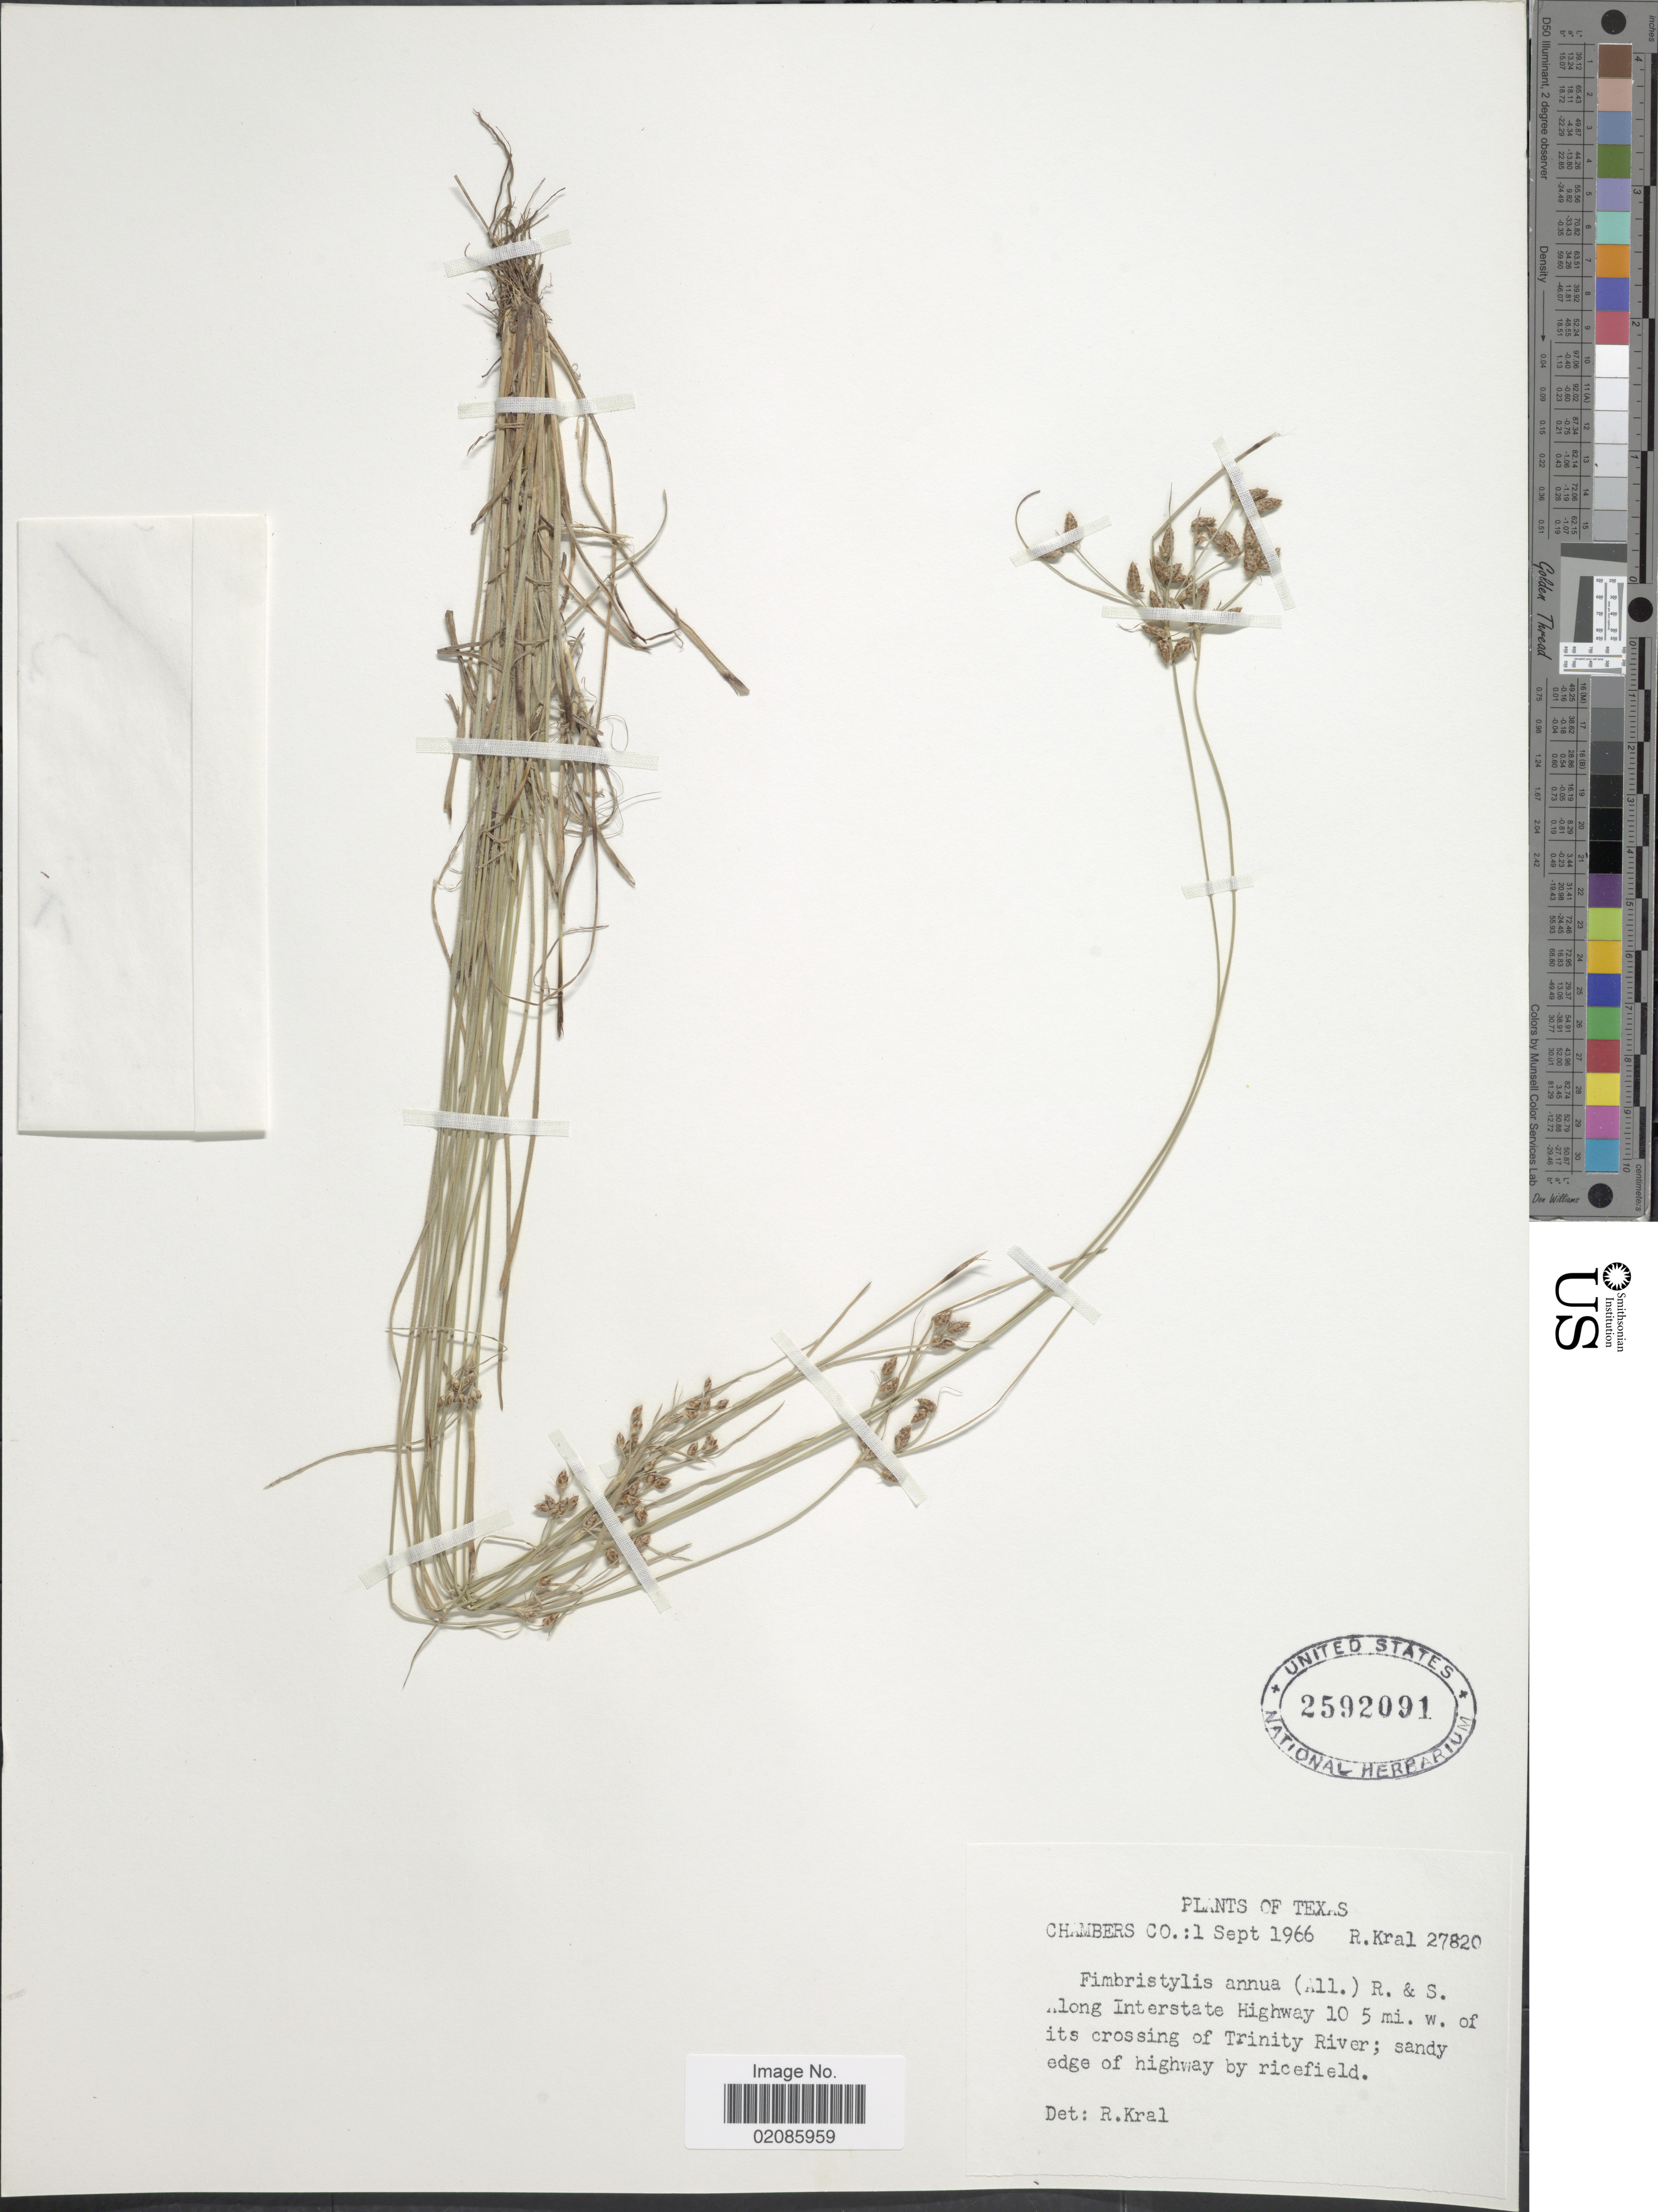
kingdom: Plantae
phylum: Tracheophyta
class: Liliopsida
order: Poales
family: Cyperaceae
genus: Fimbristylis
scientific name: Fimbristylis annua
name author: (All.) Roem. & Schult.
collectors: R. Kral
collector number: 27820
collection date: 1966-09-01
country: United States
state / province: Texas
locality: Chambers Co. Along Interstate Highway 10.5 mi. w. of its crossing of Trinity River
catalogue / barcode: US 2592091